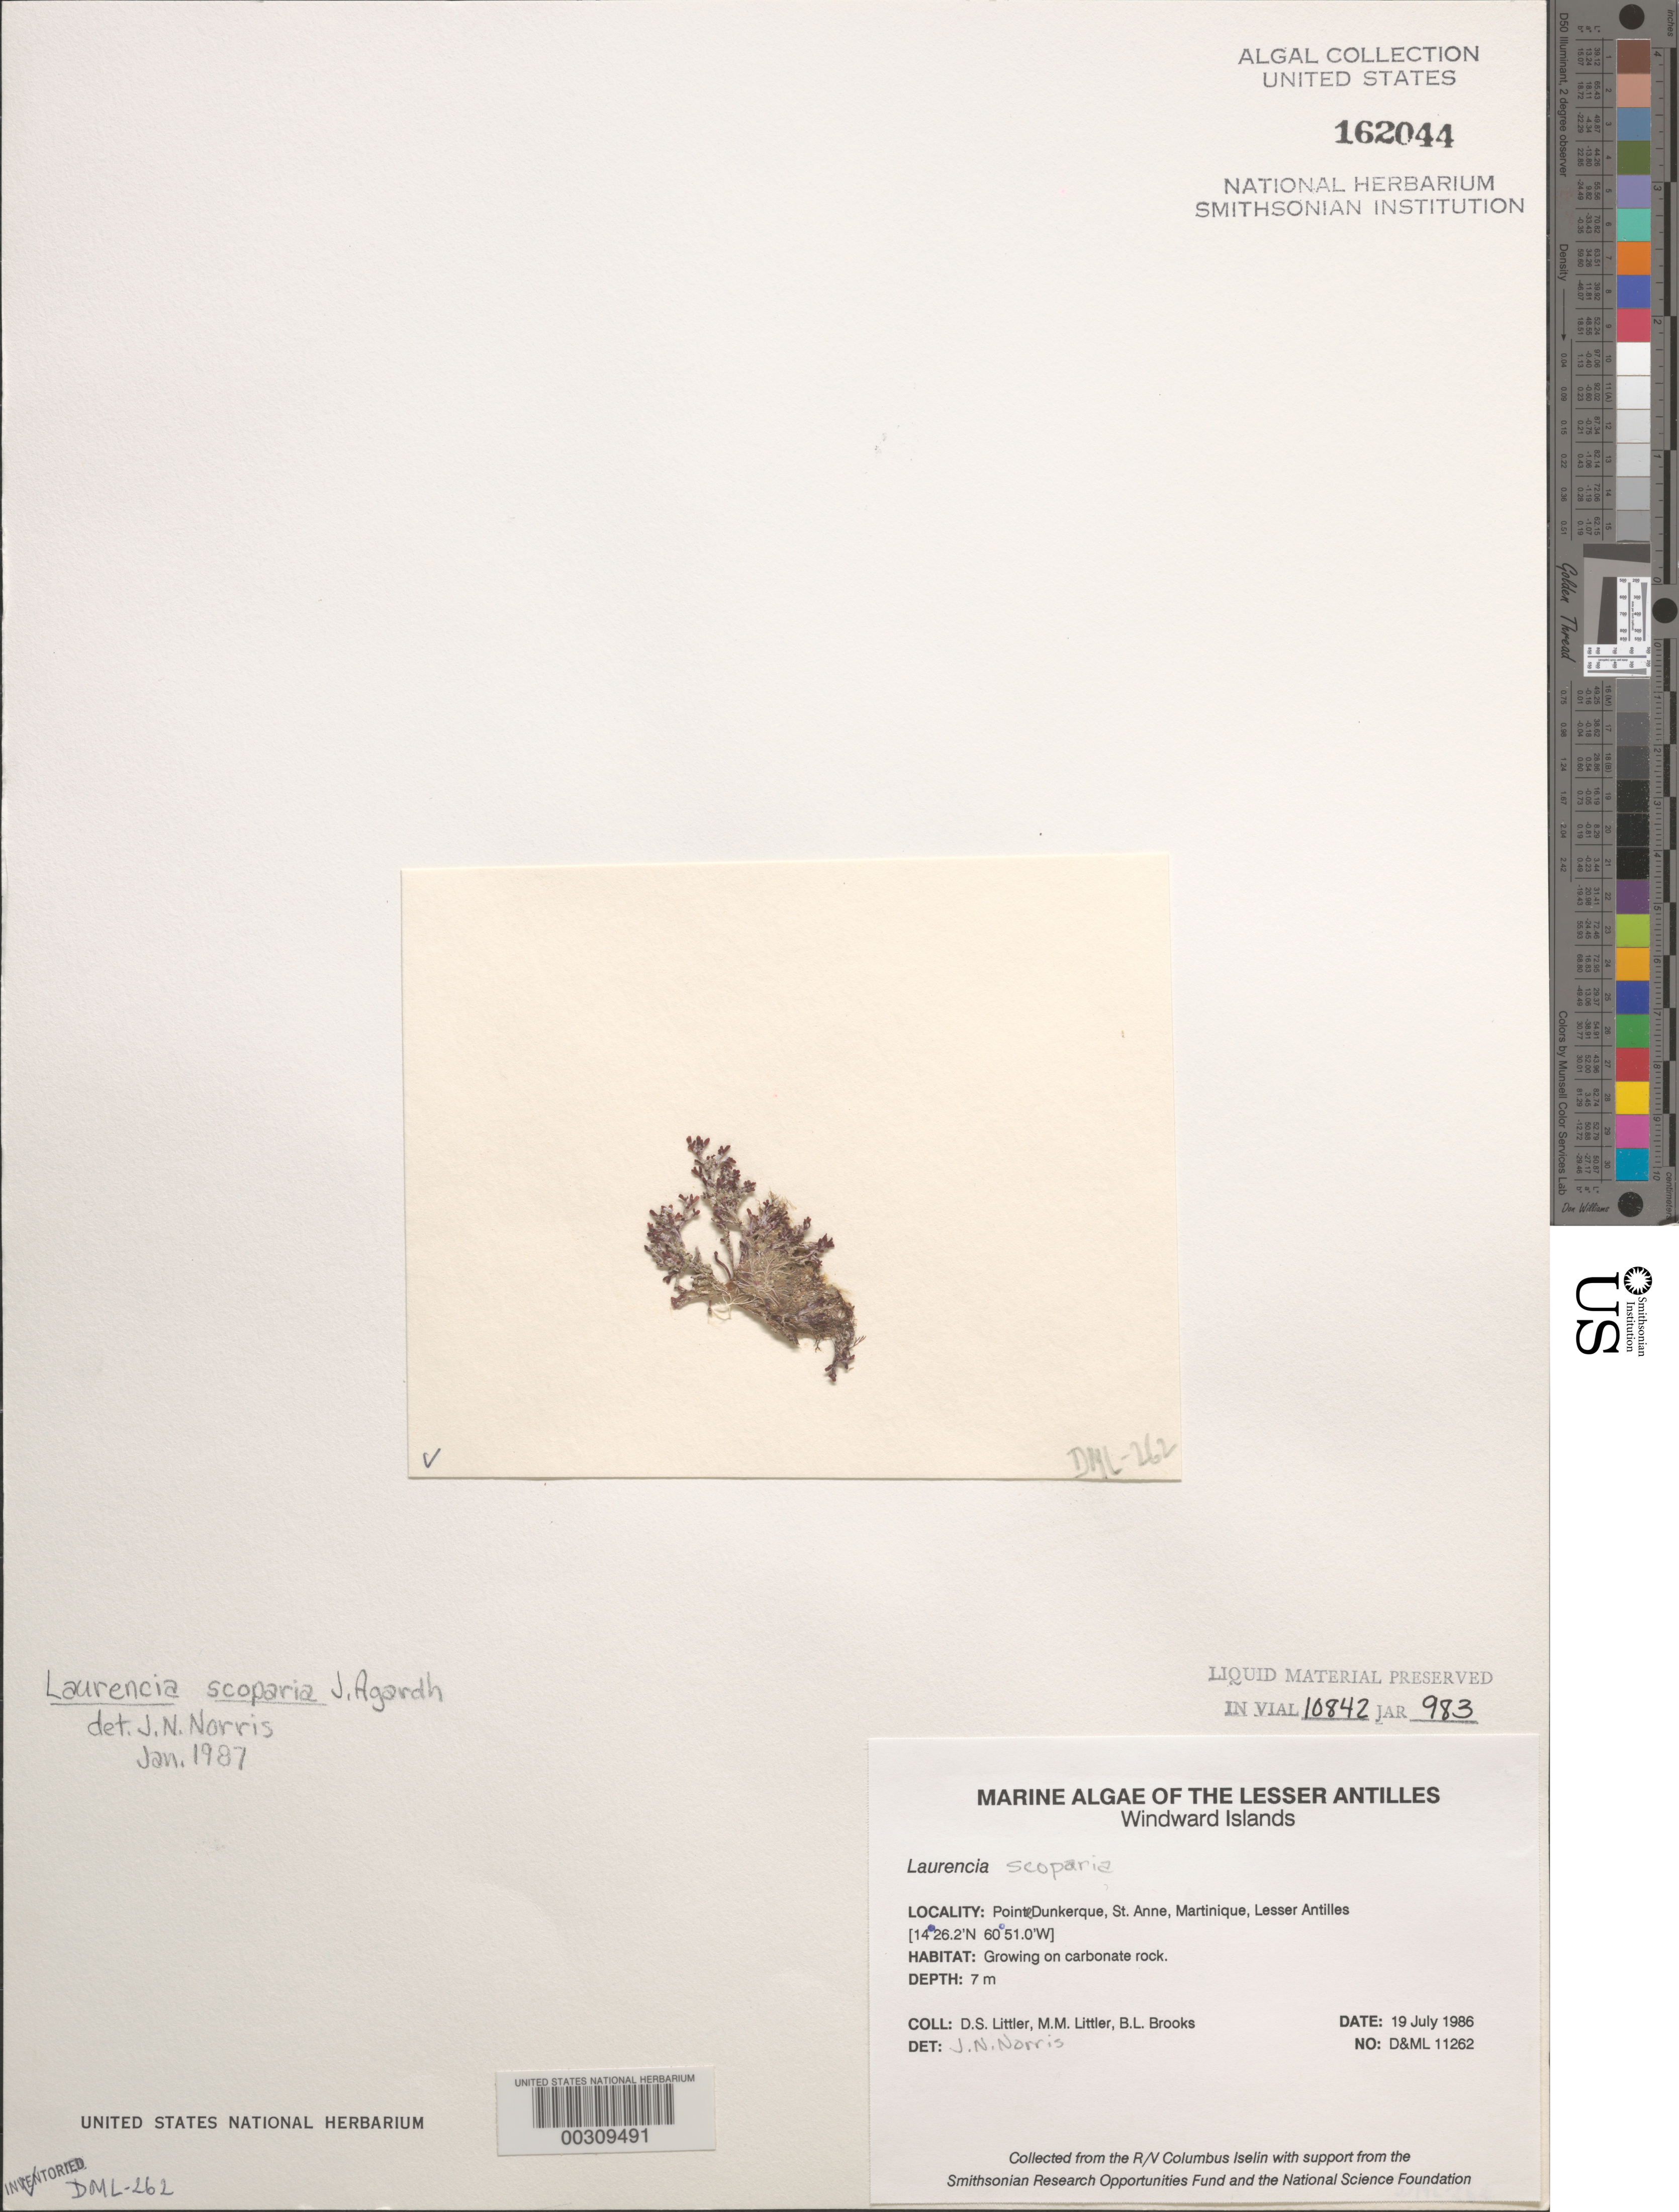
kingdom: Plantae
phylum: Rhodophyta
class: Florideophyceae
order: Ceramiales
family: Rhodomelaceae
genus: Laurencia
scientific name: Laurencia dendroidea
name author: J. Agardh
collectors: D. S. Littler, M. M. Littler & B. Brooks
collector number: D&ML 11262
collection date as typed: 19 Jul 1986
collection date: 1986-07-19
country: Martinique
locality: Pointe Dunkerque, St. Anne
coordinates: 14 26.2'N, 60 51.0'W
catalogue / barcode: US 162044